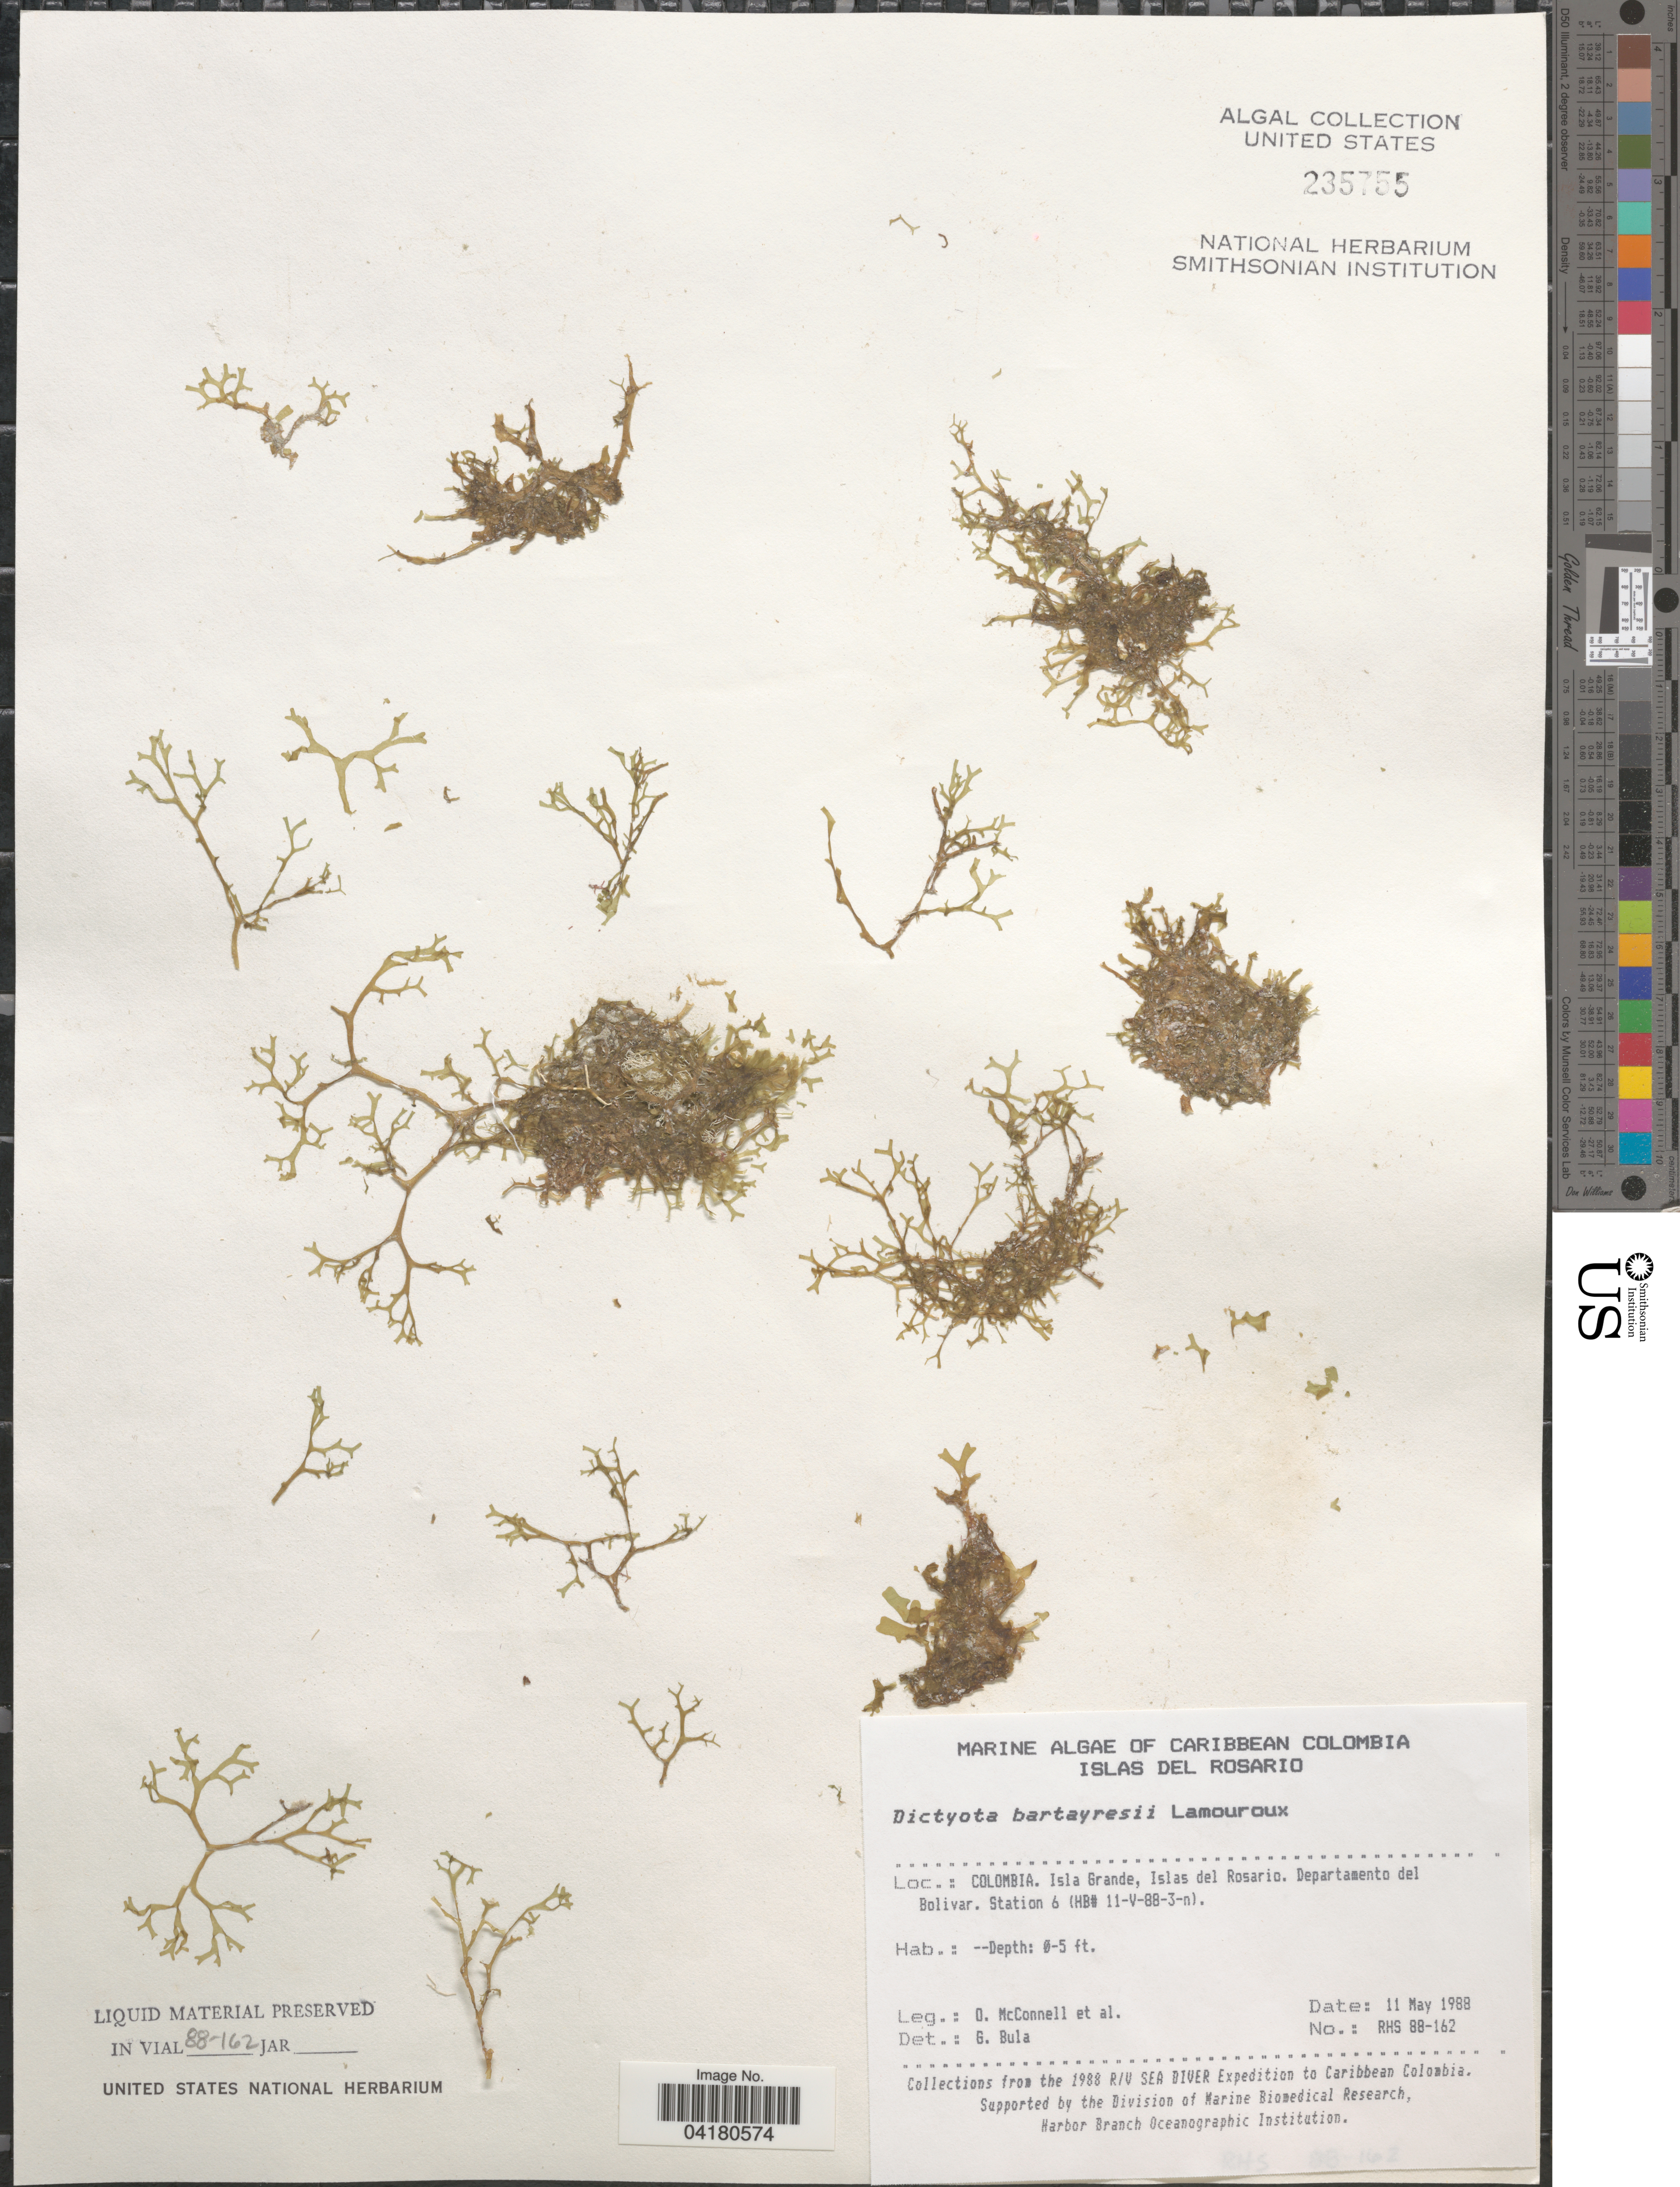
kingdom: Chromista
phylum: Ochrophyta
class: Phaeophyceae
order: Dictyotales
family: Dictyotaceae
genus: Dictyota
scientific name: Dictyota bartayresii J.V. Lamour. nom. illeg.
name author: J.V.Lamouroux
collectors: O. McConnell & et al.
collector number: RHS 88-162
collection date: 1988-05-11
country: Colombia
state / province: Bolívar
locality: Caribbean Colombia. Islas del Rosario. Isla Grande, Islas del Rosario. Departamento del Bolivar. Station 6 (HB# 11-V-88-3-n). The 1988 R/V Sea Diver Expedition to Caribbean Colombia.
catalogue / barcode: US 235755